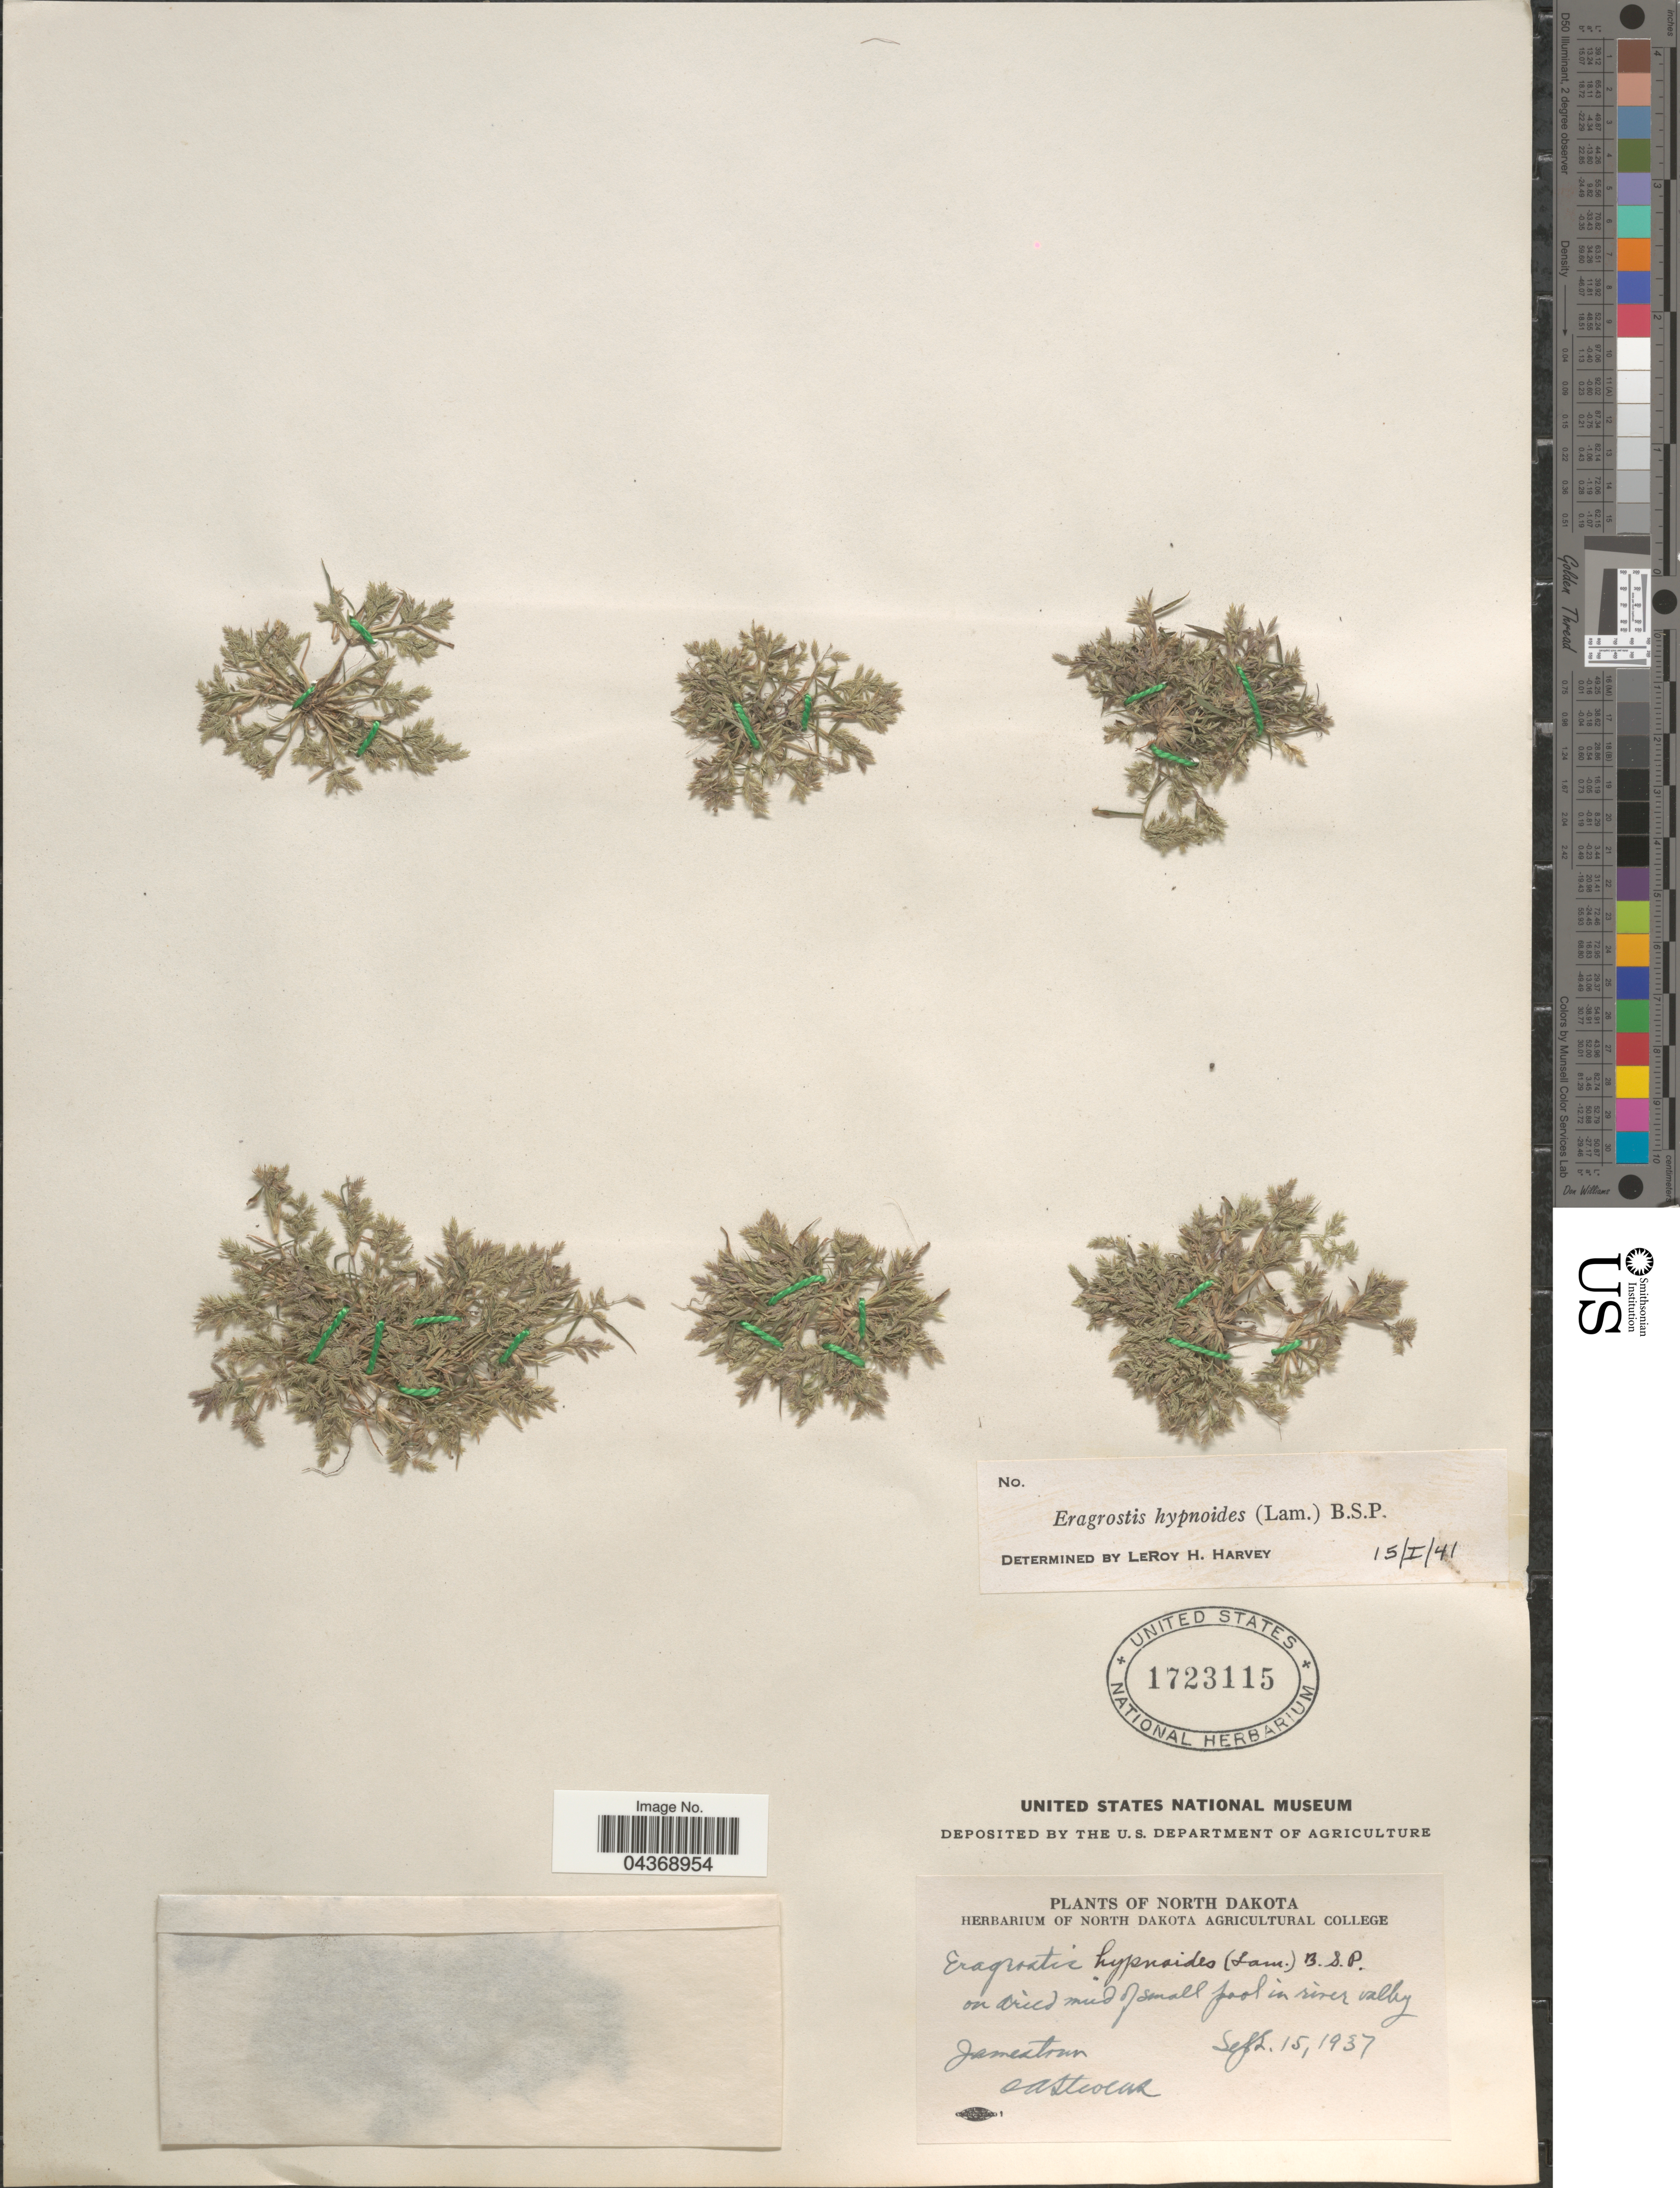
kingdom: Plantae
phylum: Tracheophyta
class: Liliopsida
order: Poales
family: Poaceae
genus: Eragrostis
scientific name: Eragrostis intermedia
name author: Hitchc.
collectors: O. A. Stevens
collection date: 1937-09-15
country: United States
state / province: North Dakota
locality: In river valley Jamestown.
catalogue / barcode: US 1723115